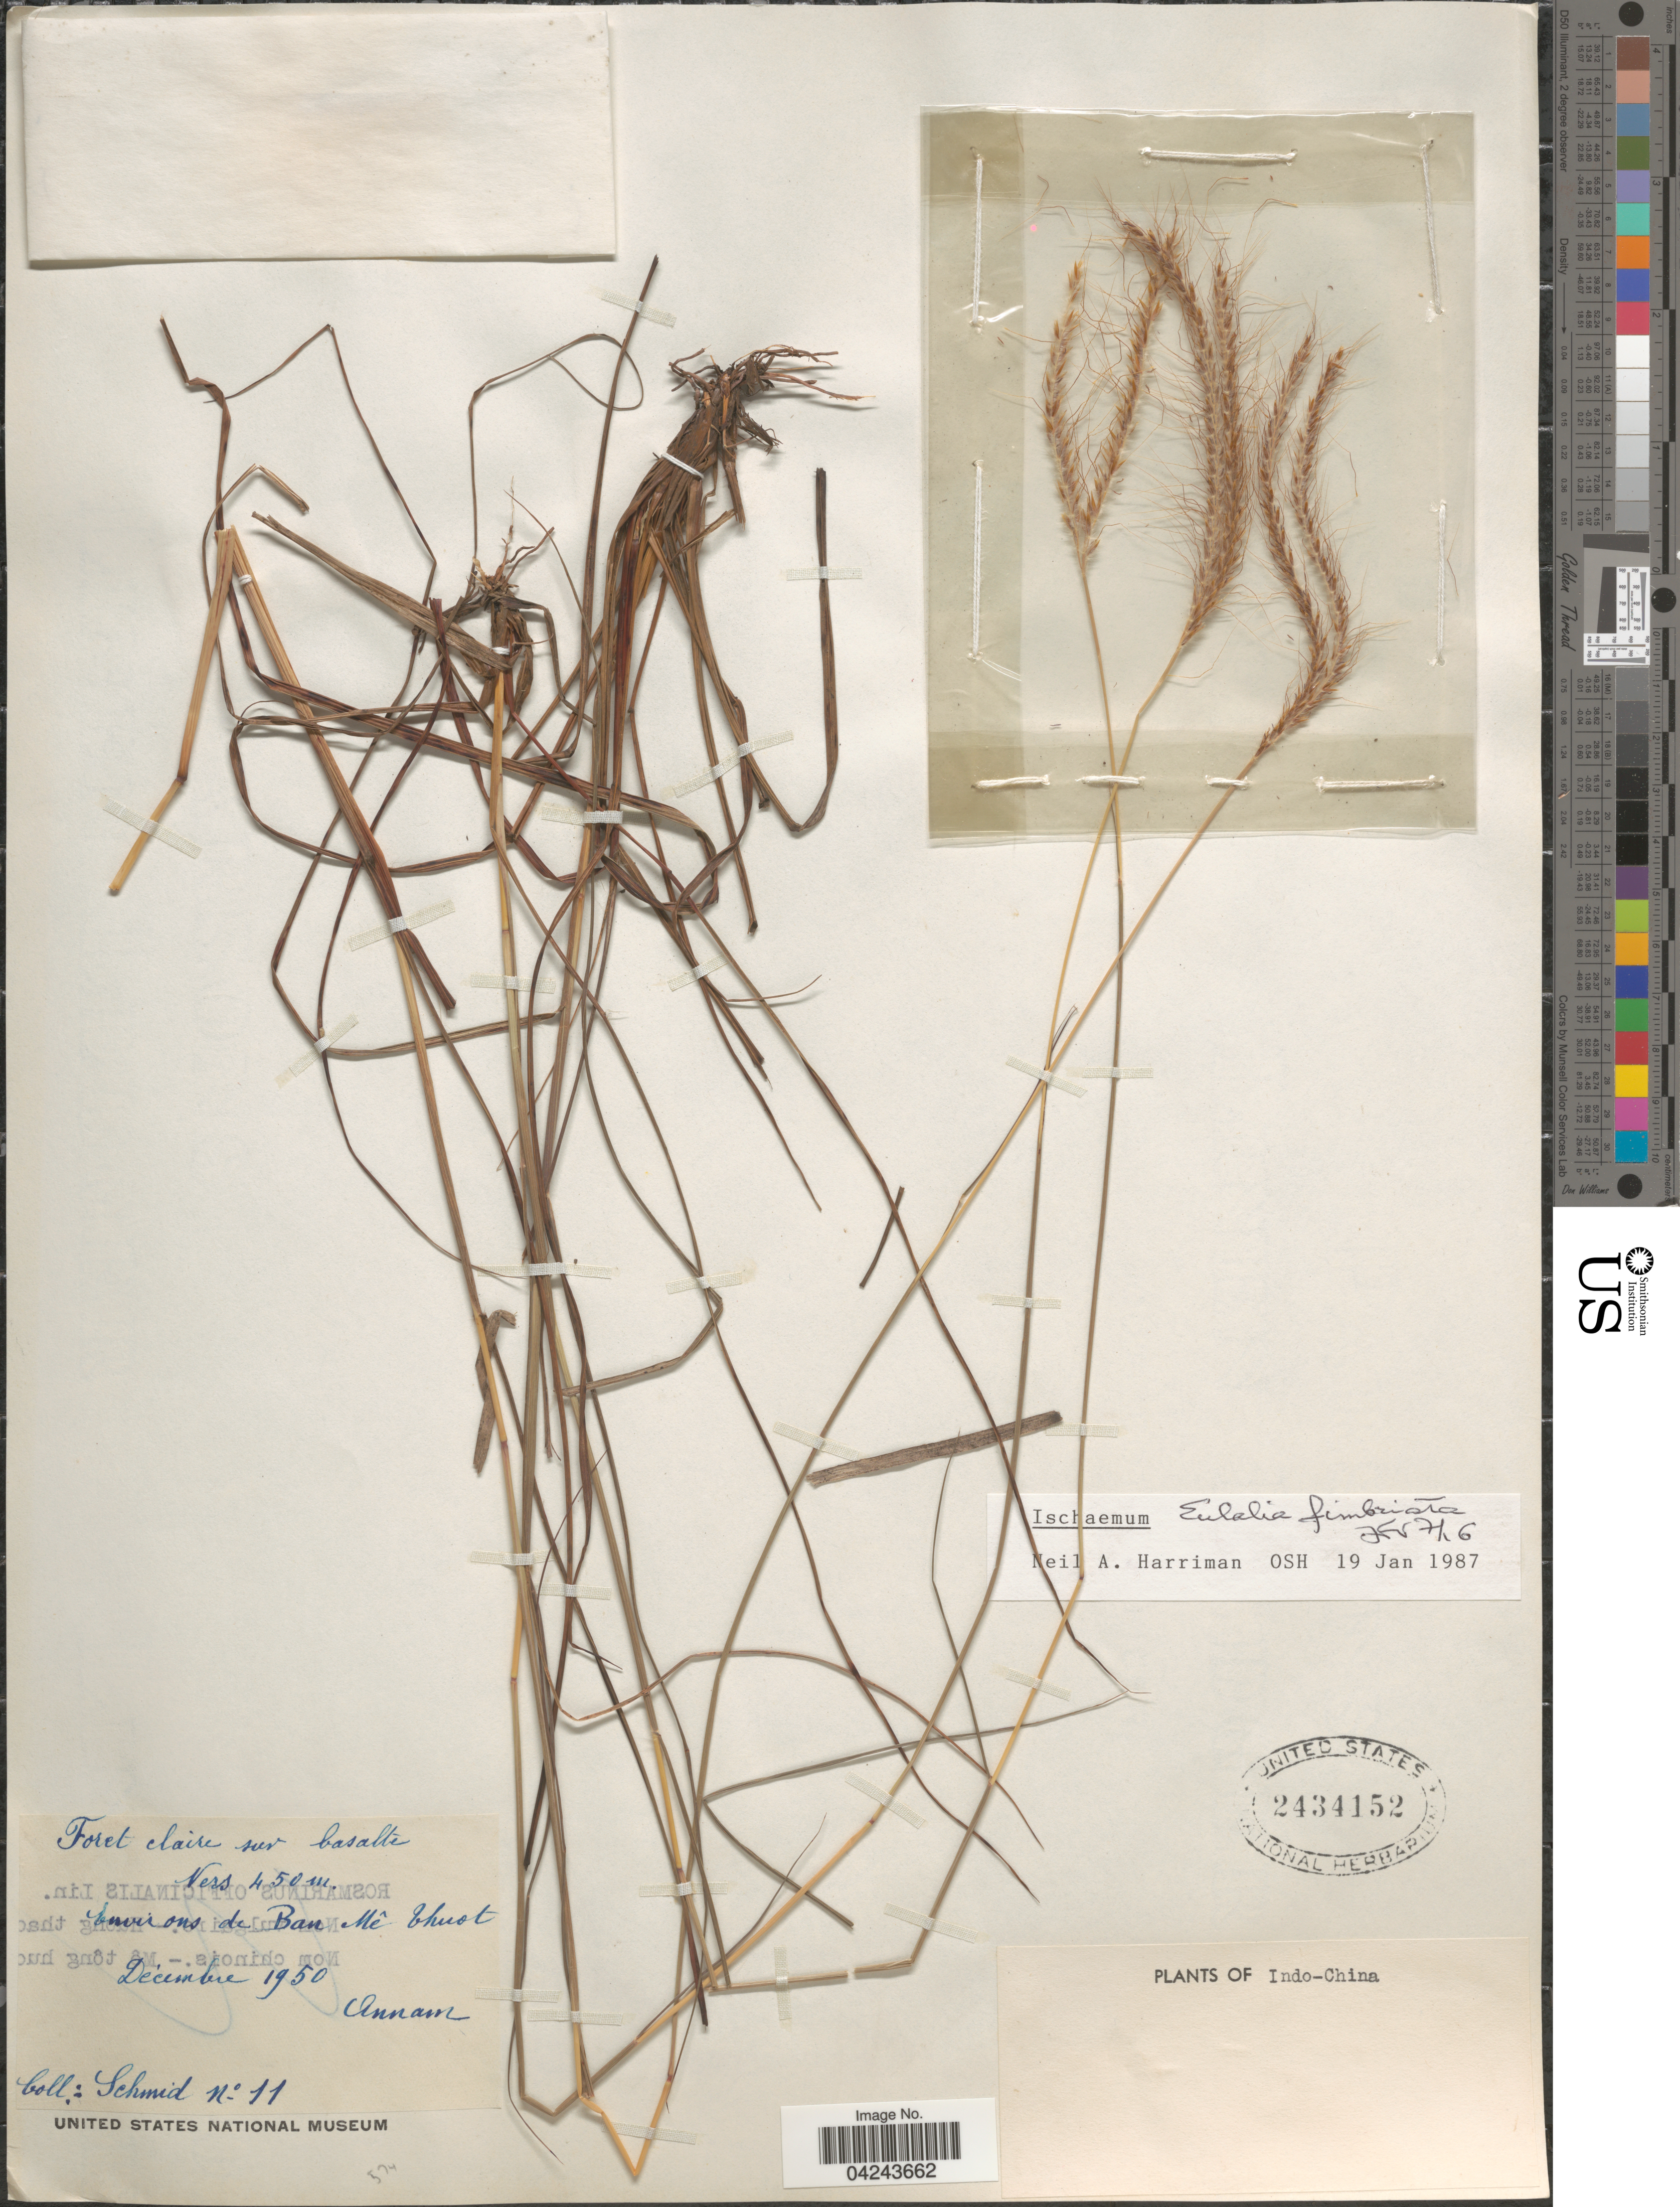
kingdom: Plantae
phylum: Tracheophyta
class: Liliopsida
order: Poales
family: Poaceae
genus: Ischaemum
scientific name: Ischaemum sp.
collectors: Schmid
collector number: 11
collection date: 1950-12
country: Vietnam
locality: Environs de Ban Mê Thuot. Annam.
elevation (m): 450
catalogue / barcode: US 2434152